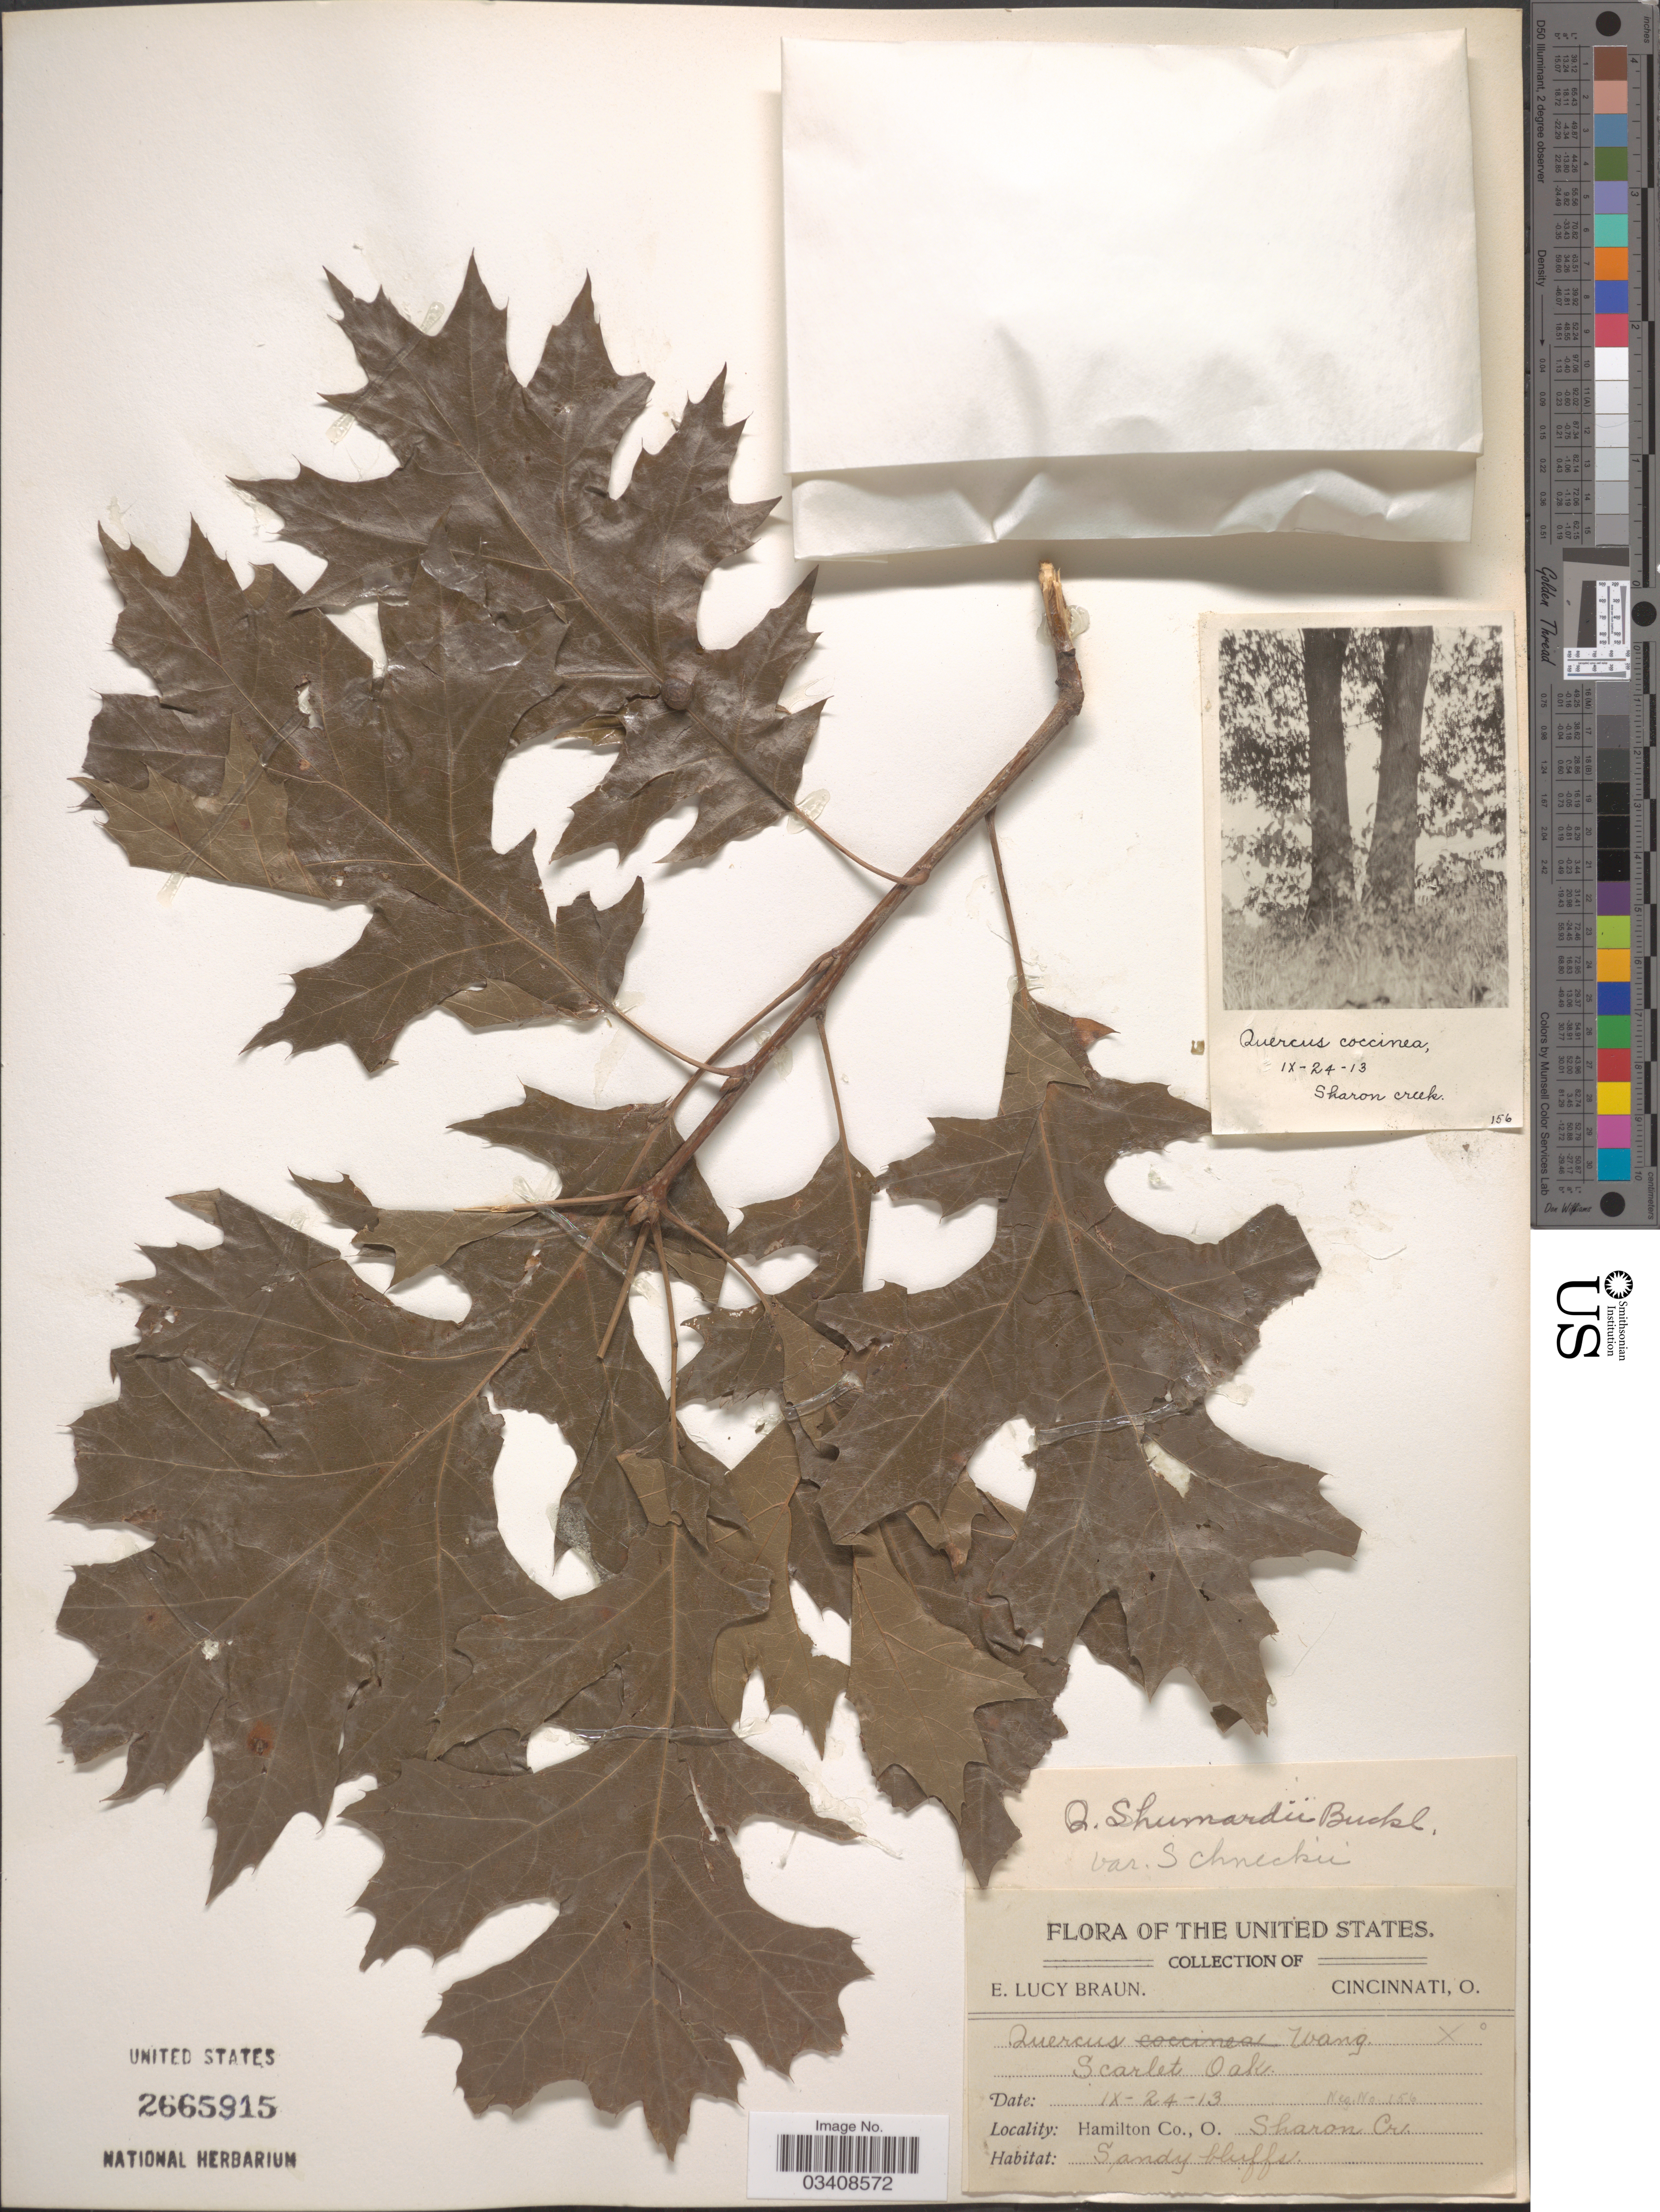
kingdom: Plantae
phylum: Tracheophyta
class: Magnoliopsida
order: Fagales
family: Fagaceae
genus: Quercus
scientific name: Quercus shumardii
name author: Buckley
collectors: E. L. Braun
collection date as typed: Transcribed d/m/y: 24/9/13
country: United States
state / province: Ohio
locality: Hamilton Co. Sharon Cr.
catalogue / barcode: US 2665915